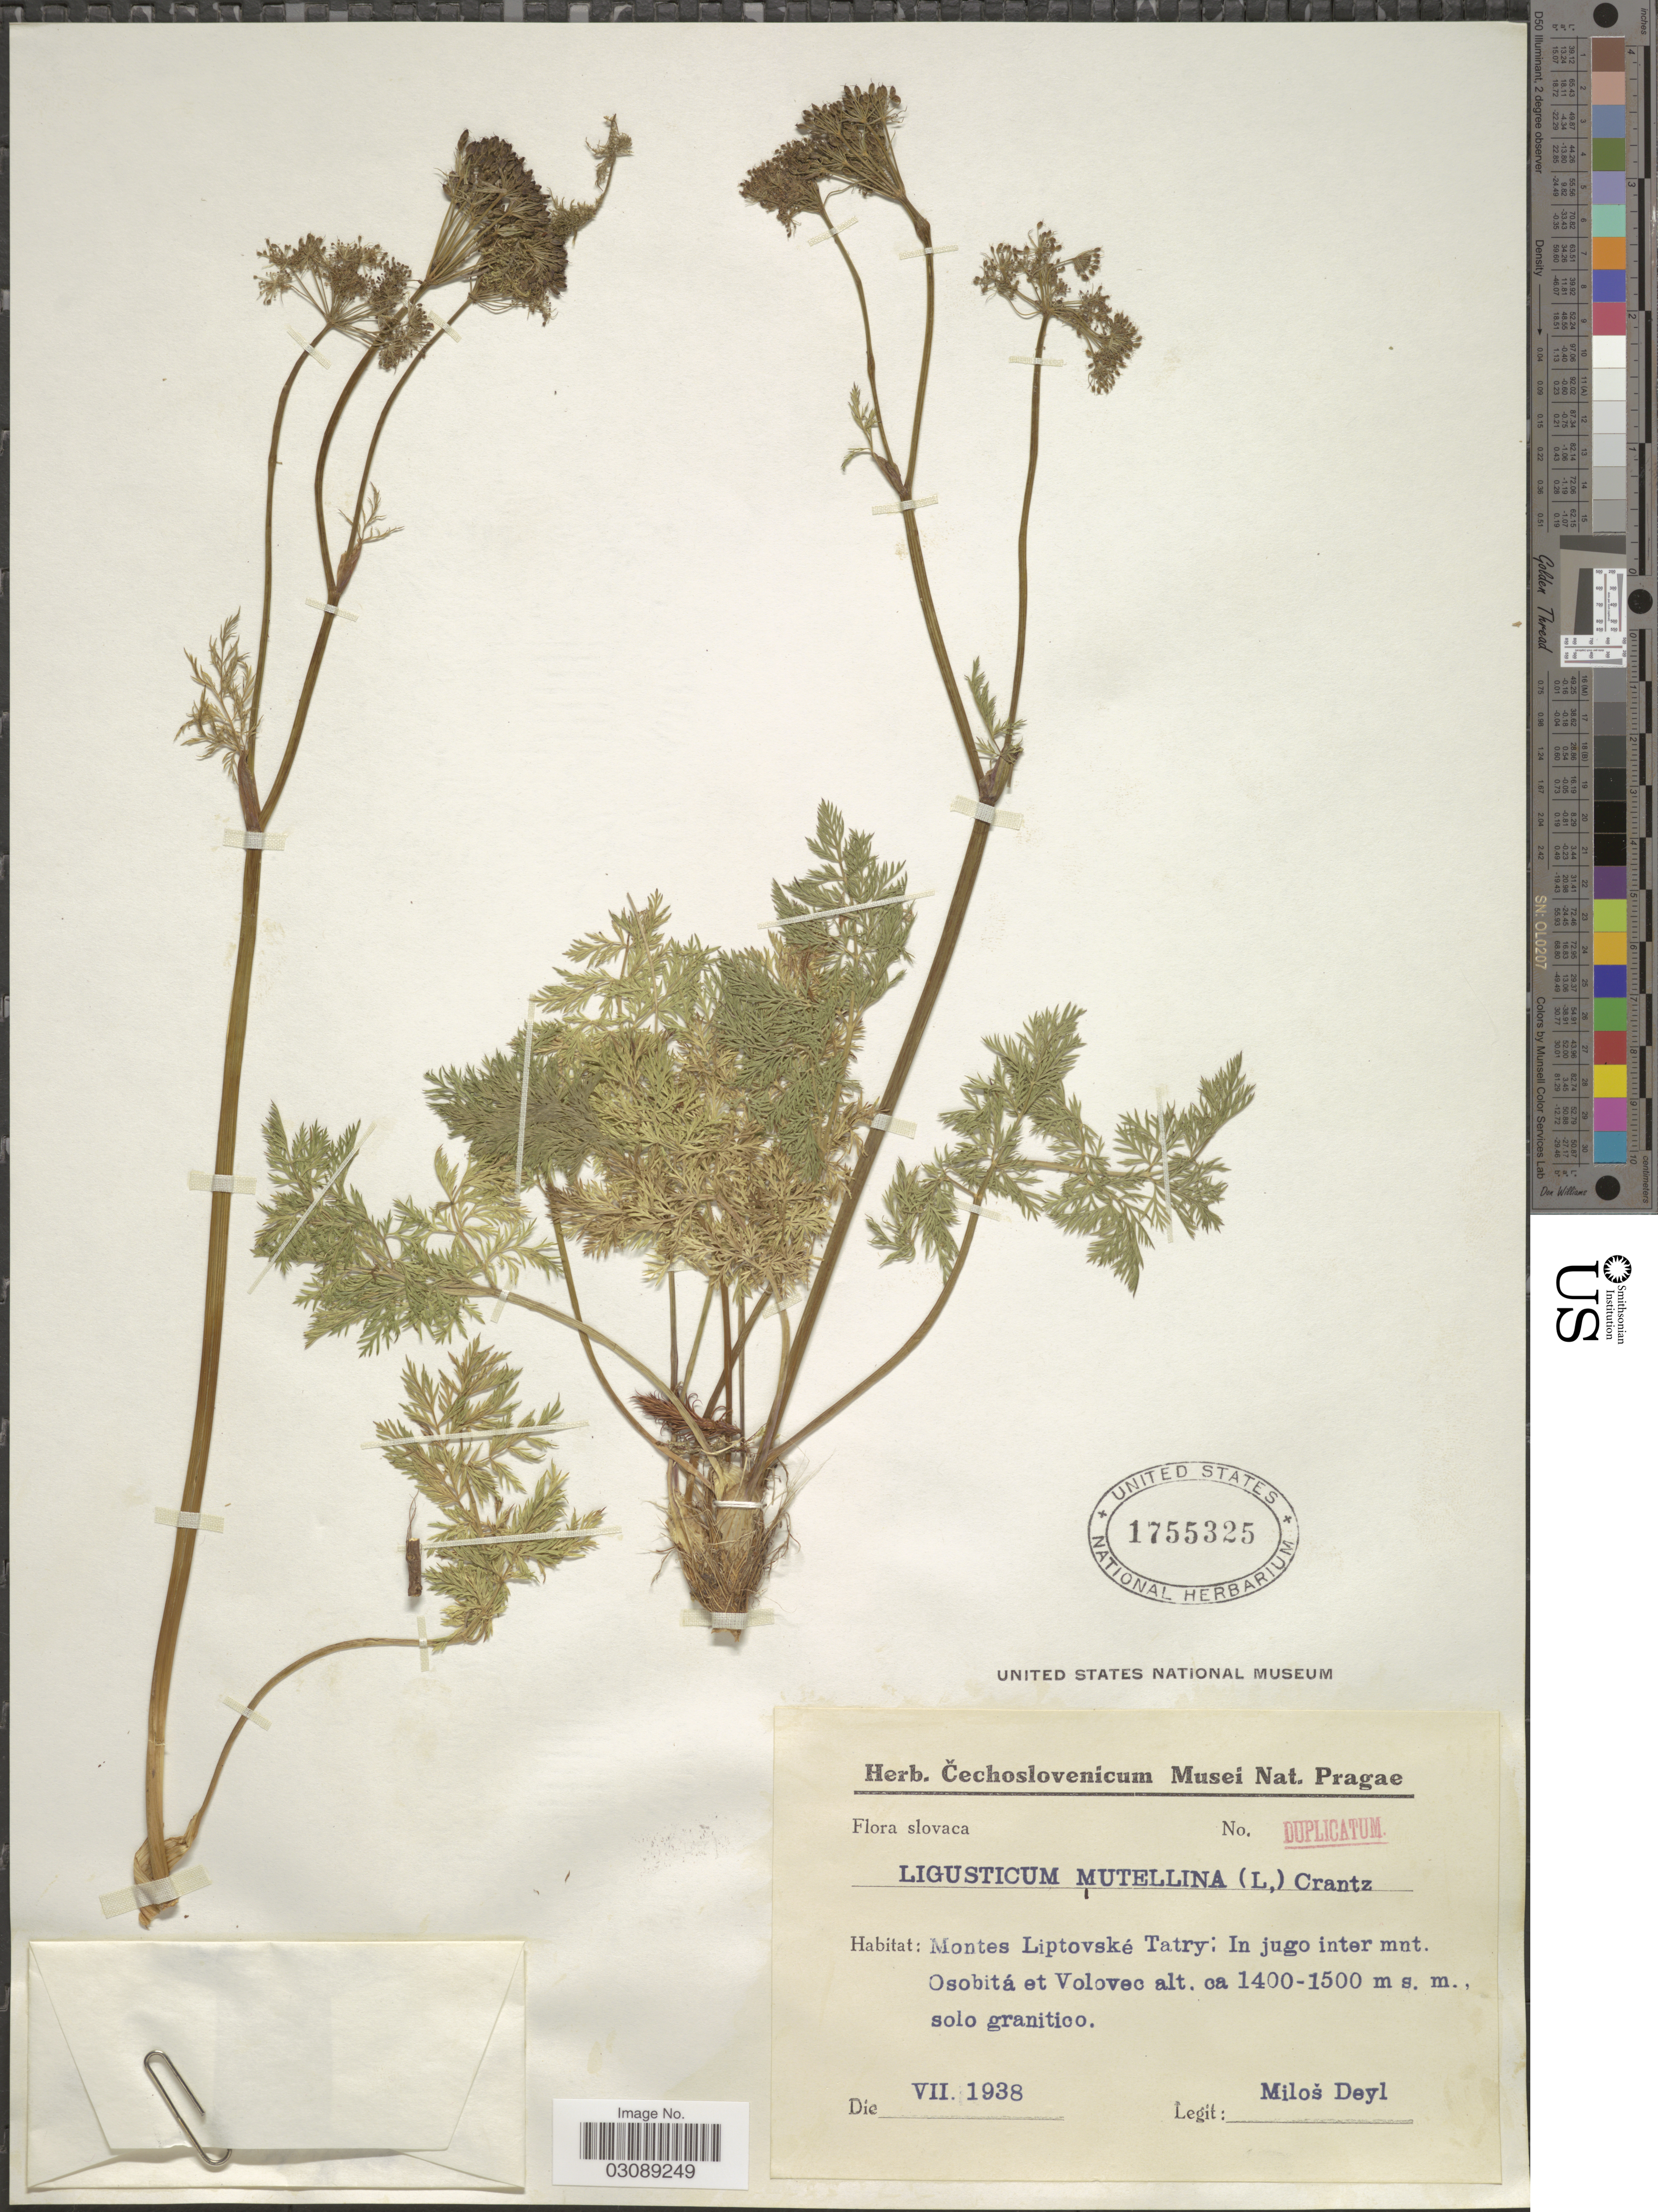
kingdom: Plantae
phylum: Tracheophyta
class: Magnoliopsida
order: Apiales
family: Apiaceae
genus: Ligusticum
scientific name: Ligusticum mutellina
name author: Crantz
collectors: M. Deyl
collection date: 1938-07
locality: Montes Liptovské Tatry: In jugo inter mnt. Osobitá et Volovec.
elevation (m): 1400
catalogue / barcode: US 1755325